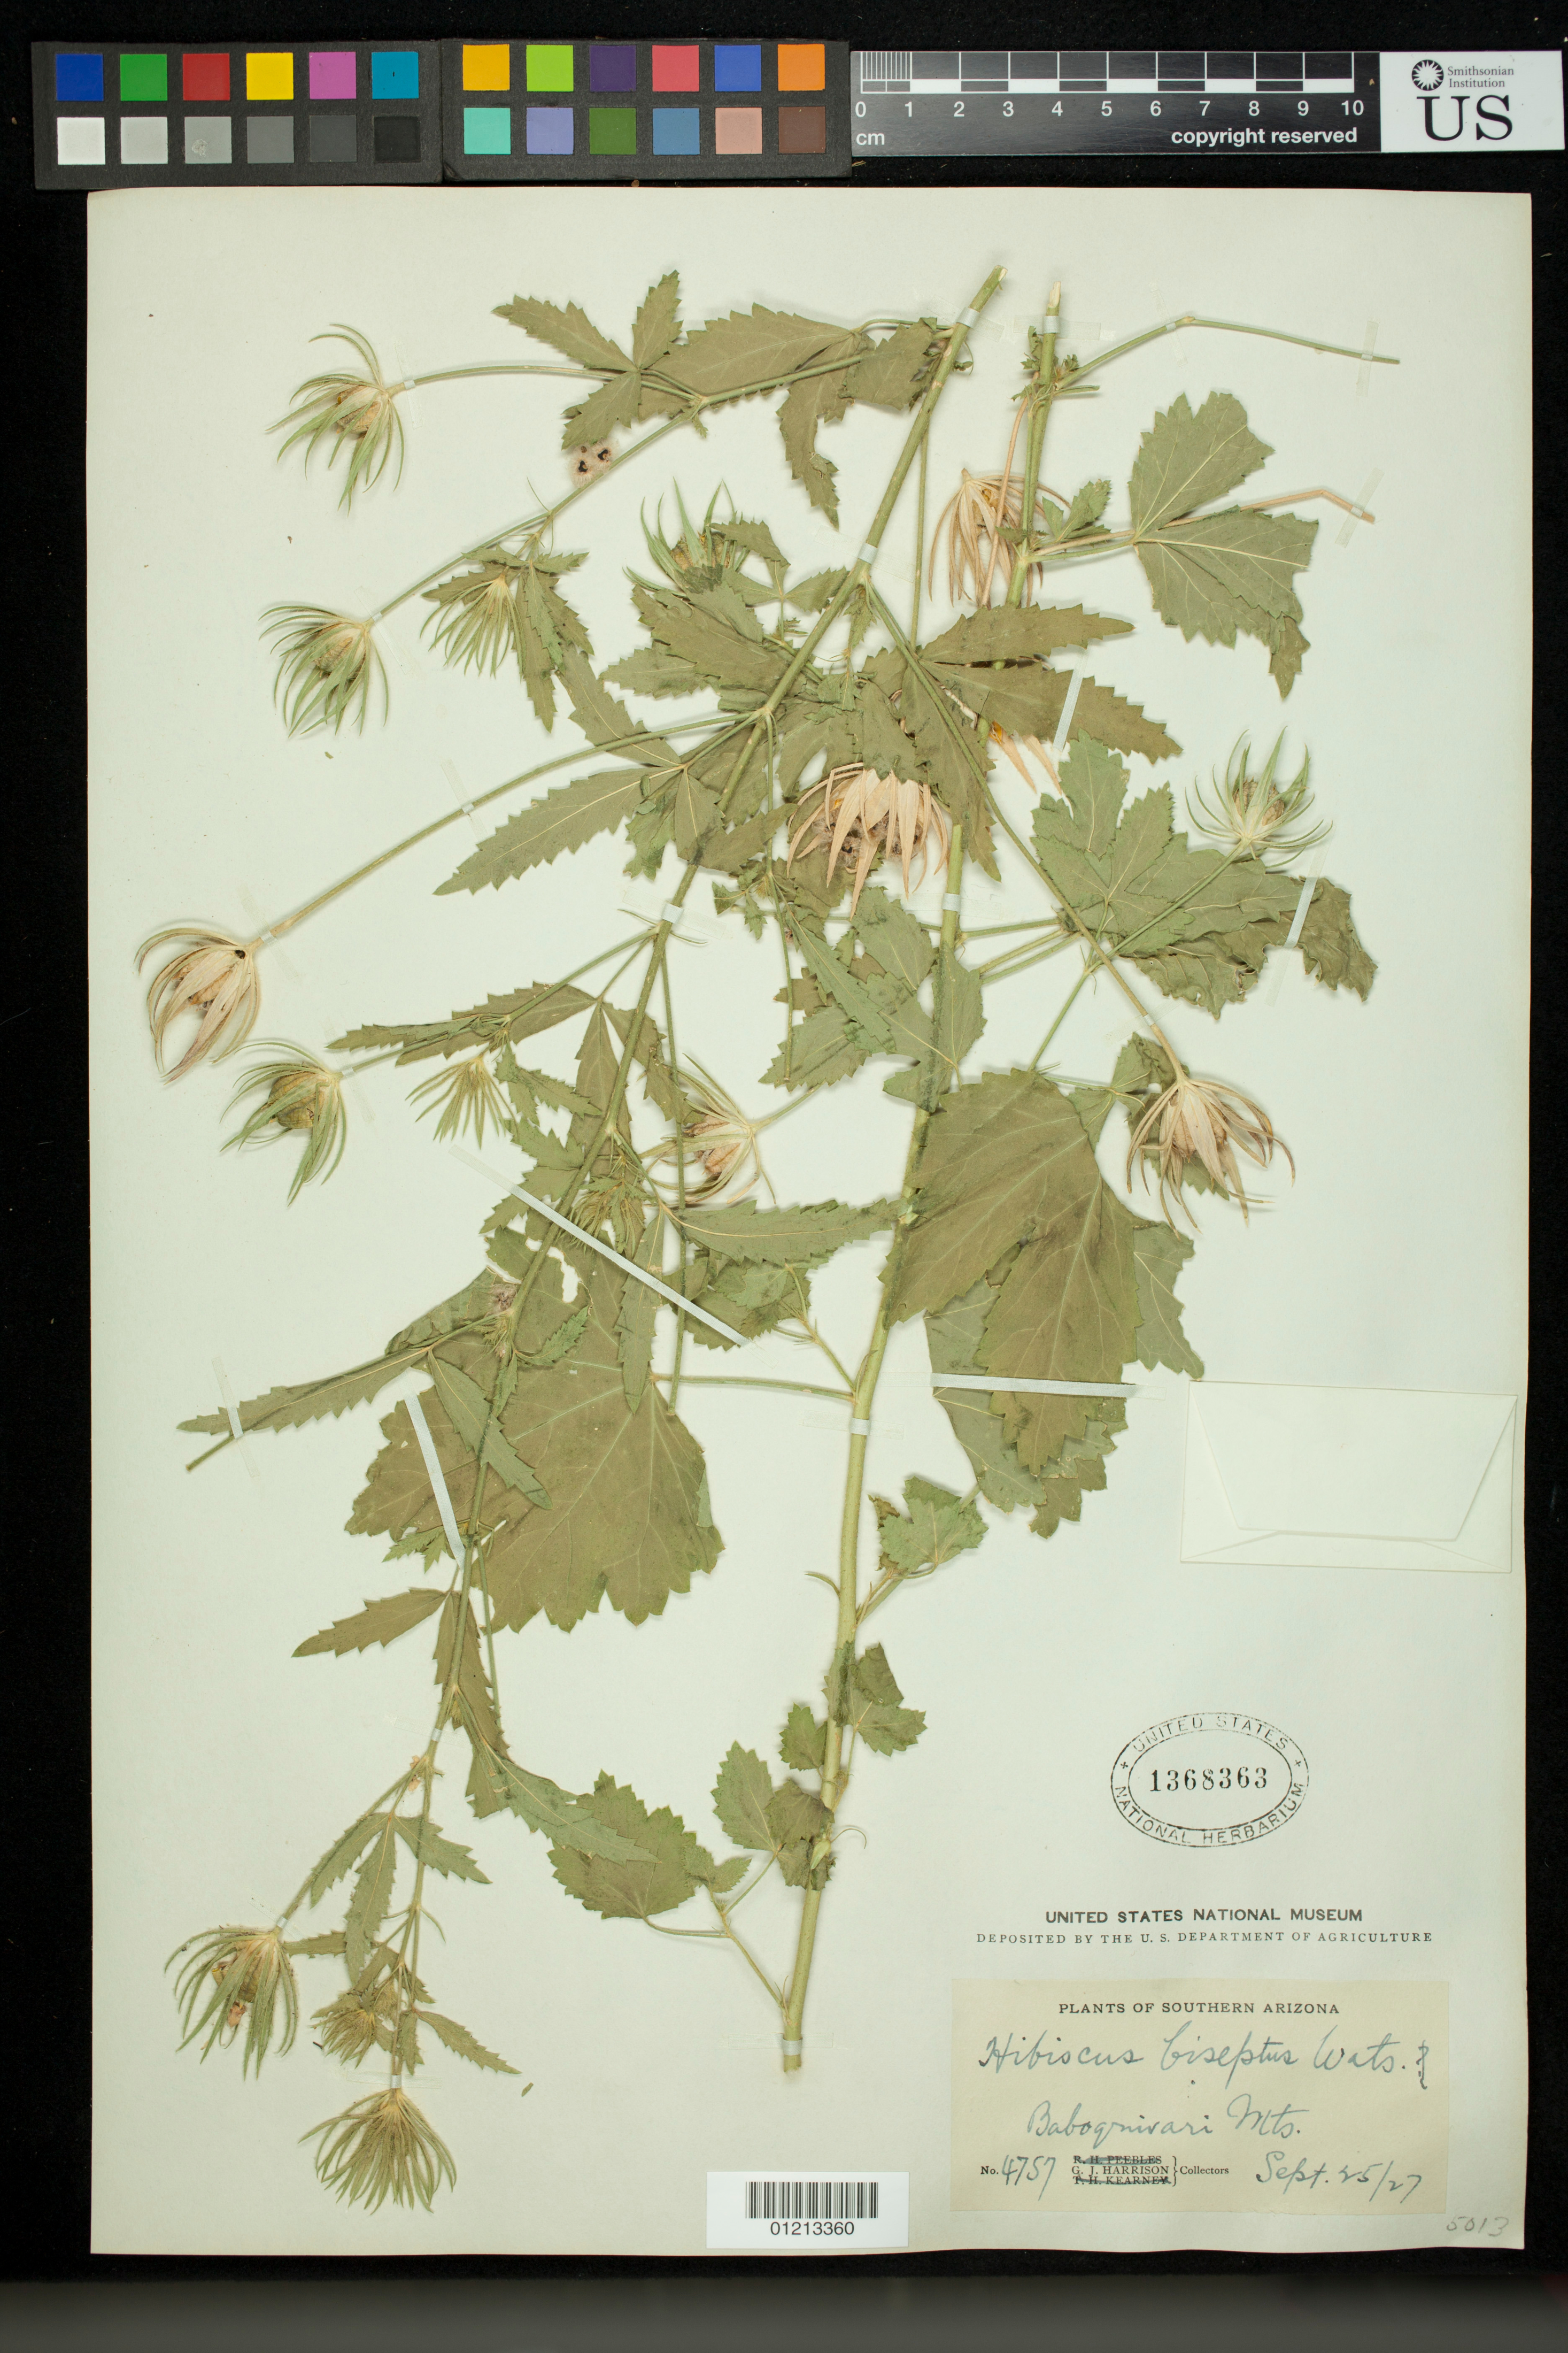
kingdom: Plantae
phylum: Tracheophyta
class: Magnoliopsida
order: Malvales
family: Malvaceae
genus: Hibiscus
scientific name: Hibiscus biseptus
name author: S. Watson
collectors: G. J. Harrison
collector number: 4757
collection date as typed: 25 Sep 1927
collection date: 1927-09-25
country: United States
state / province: Arizona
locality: Baboquivari Mts.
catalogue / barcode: US 1368363